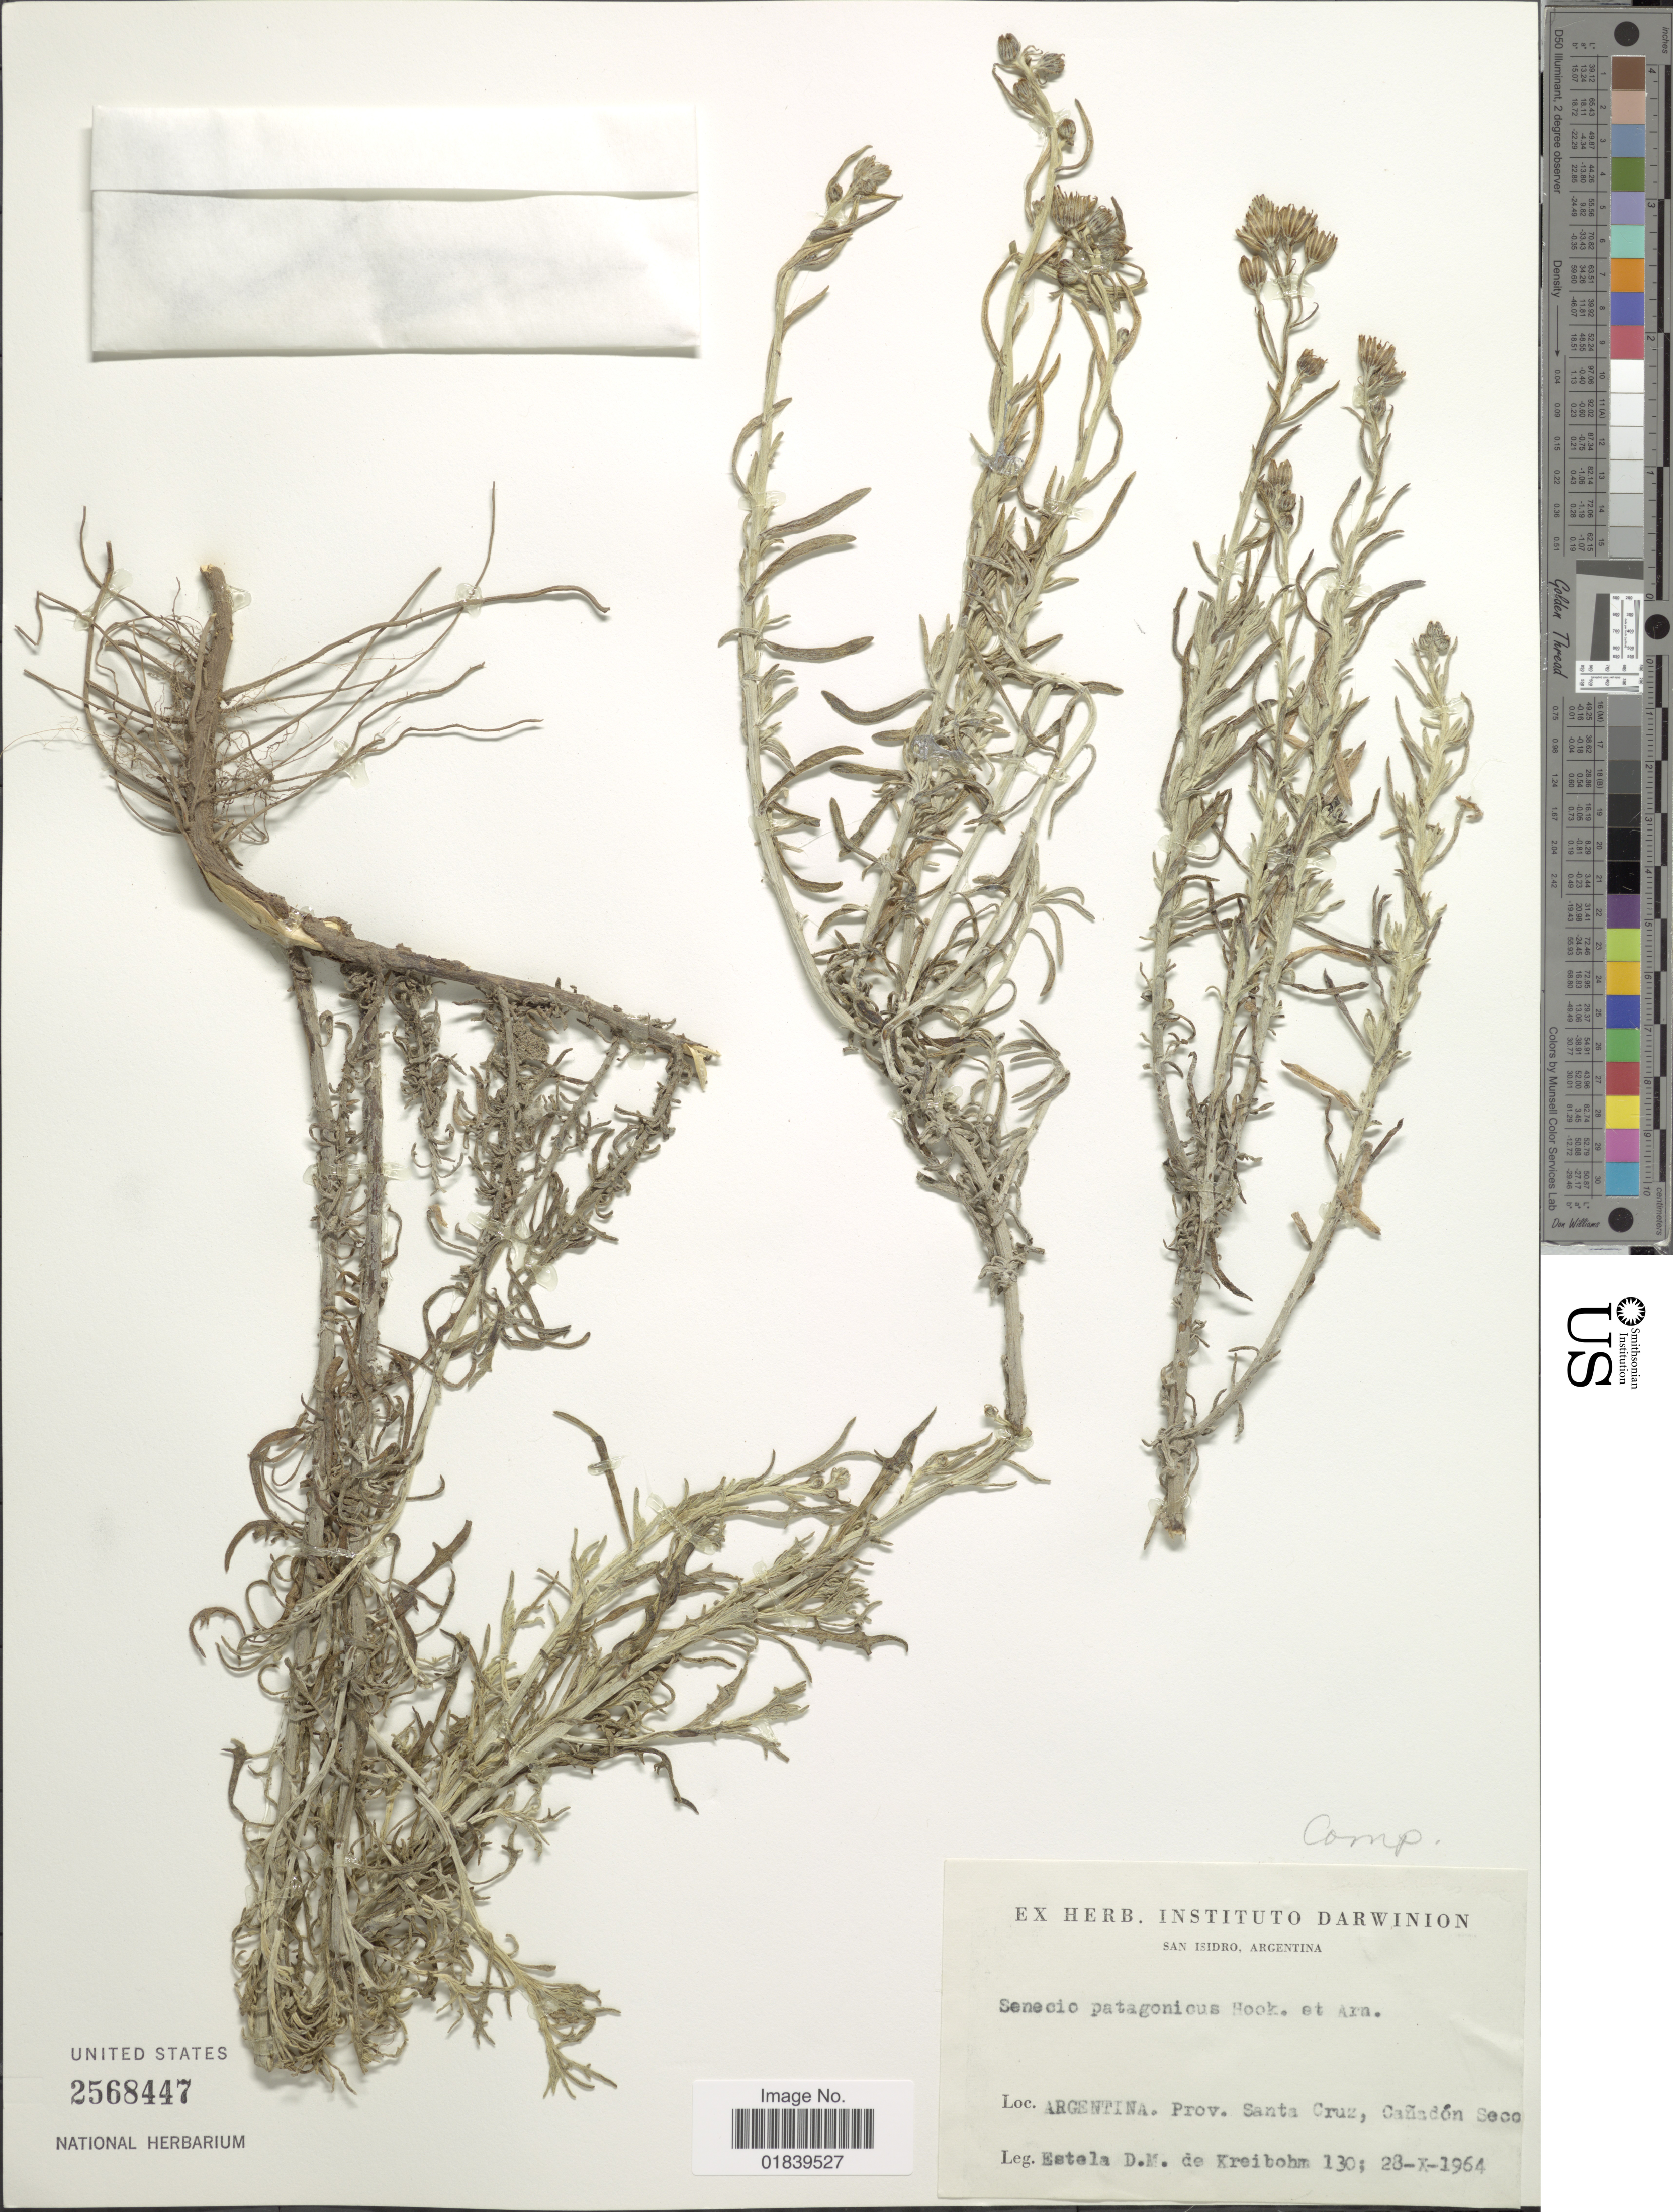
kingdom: Plantae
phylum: Tracheophyta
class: Magnoliopsida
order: Asterales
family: Asteraceae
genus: Senecio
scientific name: Senecio patagonicus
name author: Hook. & Arn.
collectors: E. Kreibohm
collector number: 130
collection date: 1964-10-28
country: Argentina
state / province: Santa Cruz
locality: Argentina, Prov. Santa Cruz, Canadon Seco.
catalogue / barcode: US 2568447